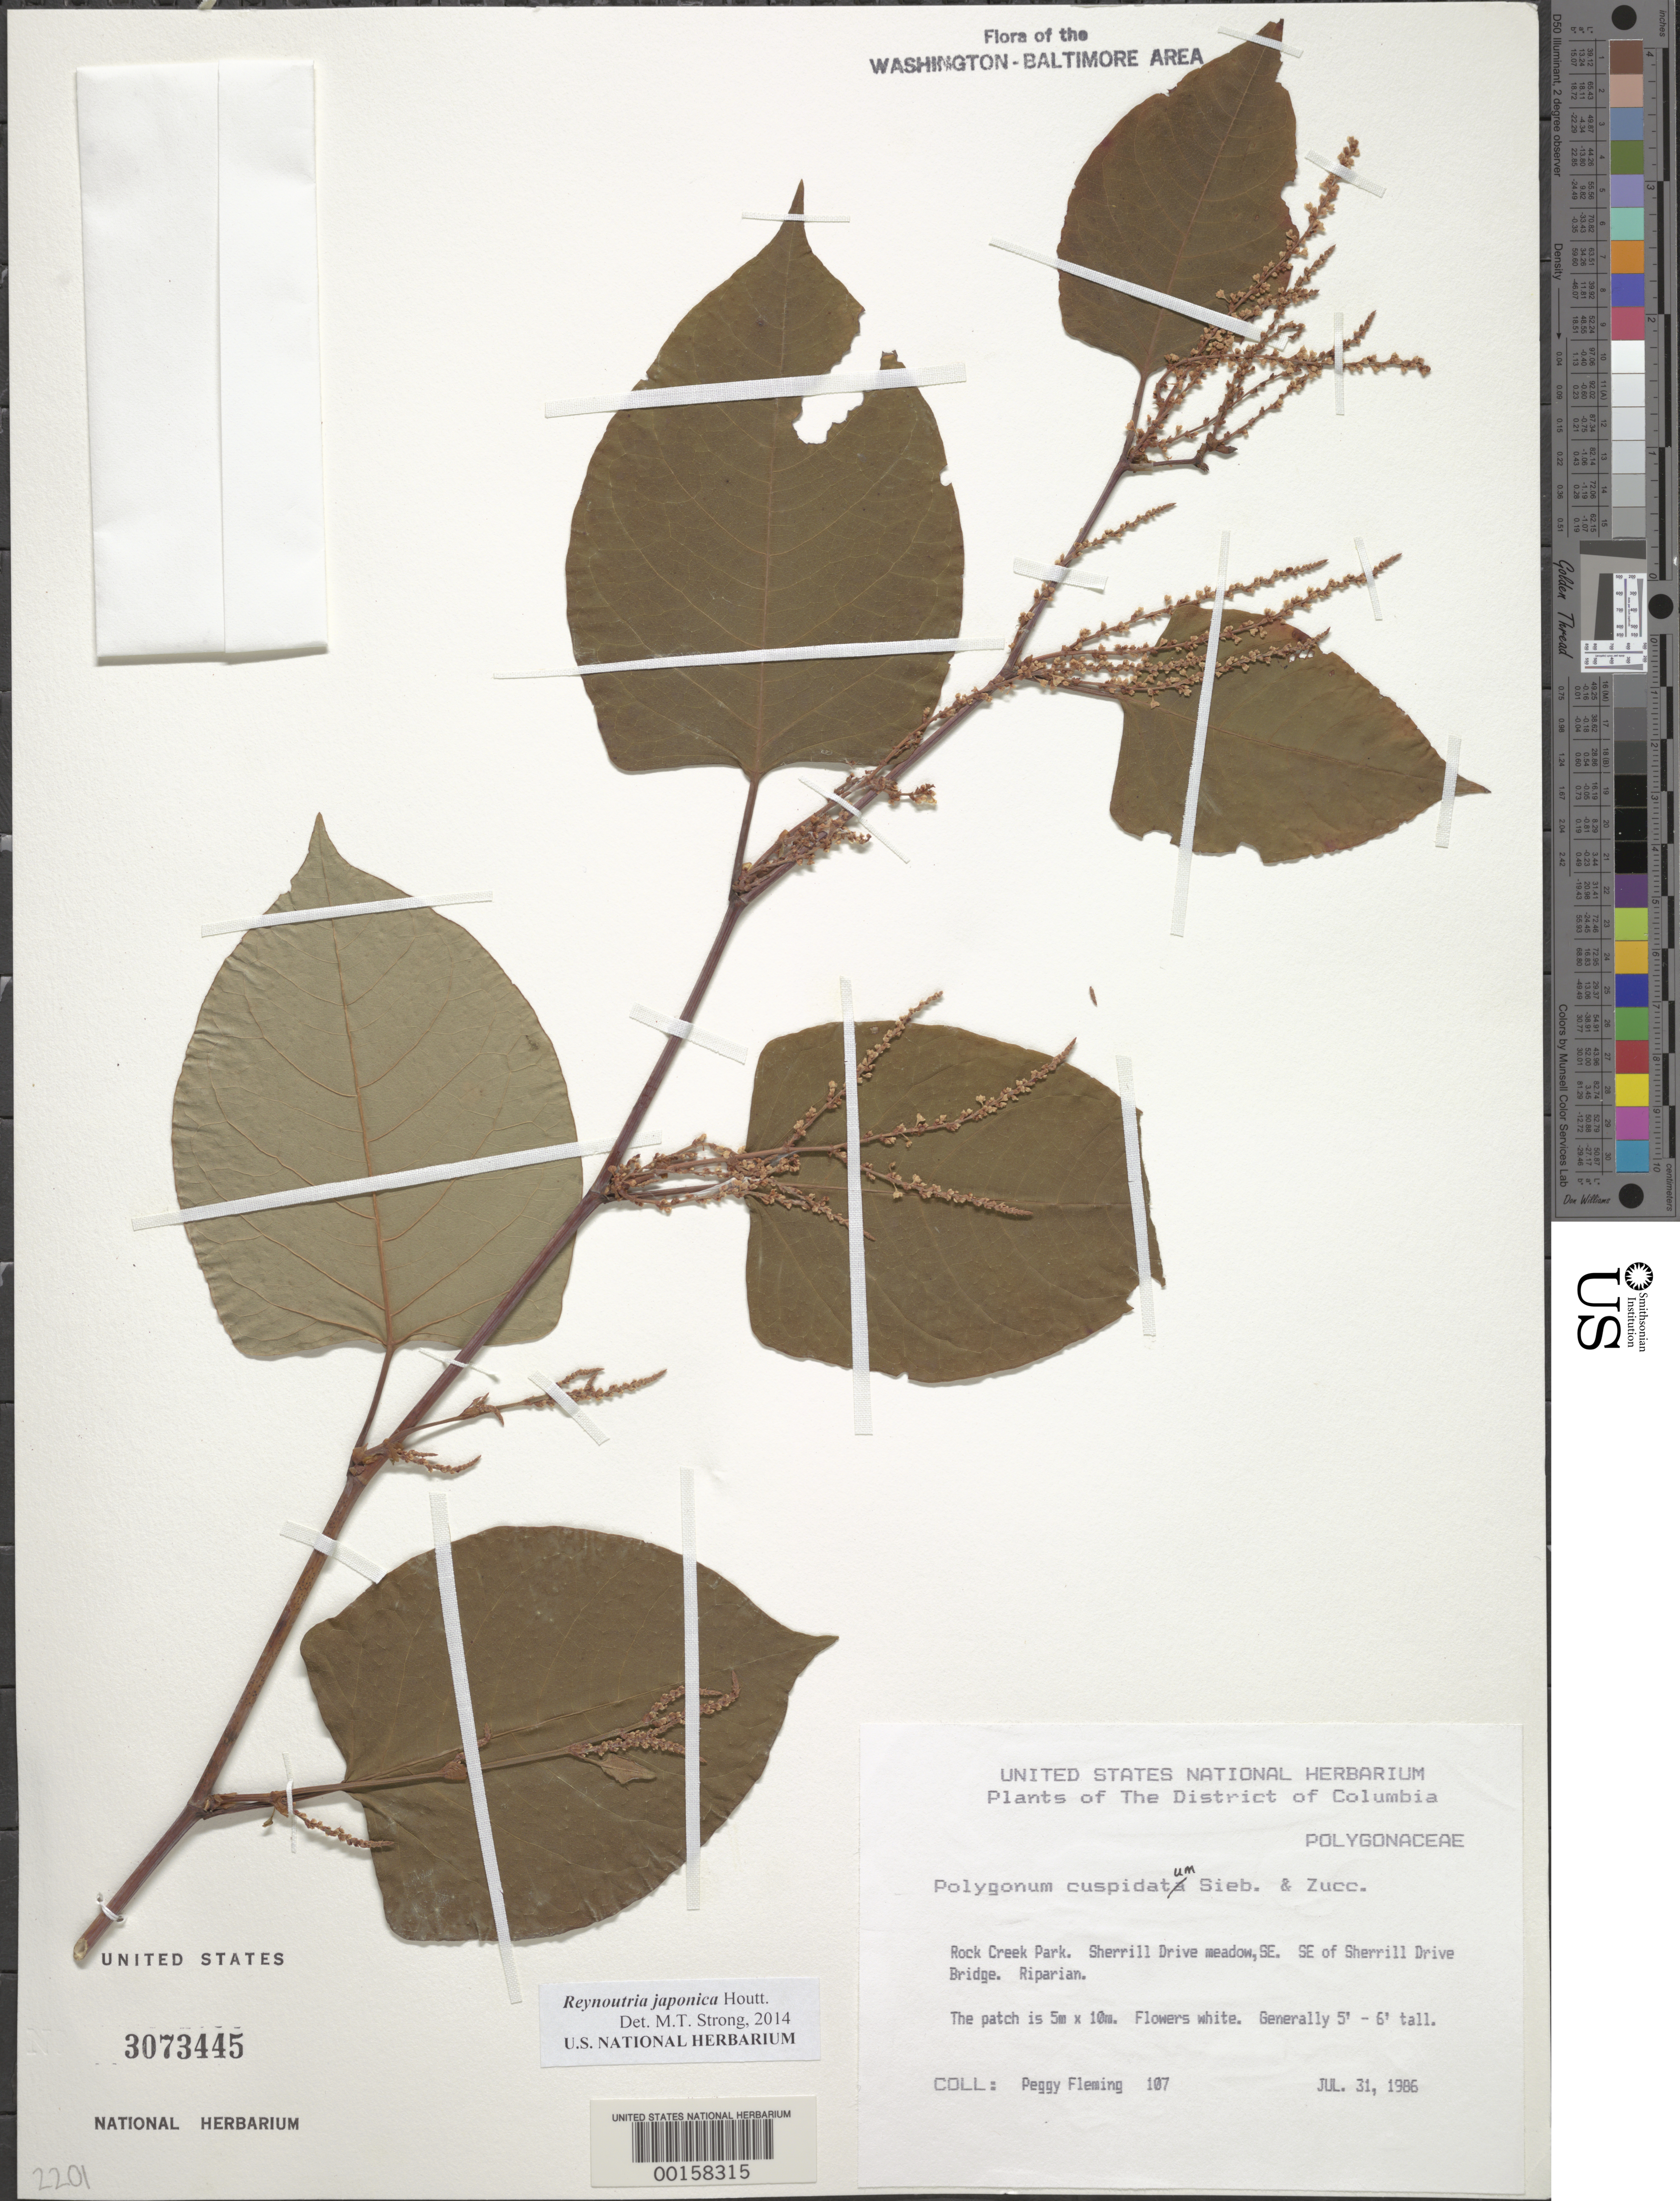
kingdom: Plantae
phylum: Tracheophyta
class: Magnoliopsida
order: Caryophyllales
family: Polygonaceae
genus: Reynoutria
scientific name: Reynoutria japonica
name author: Houtt.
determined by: Strong, M. T., (US), Smithsonian Institution - National Museum of Natural History (UNITED STATES)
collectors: P. Fleming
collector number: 107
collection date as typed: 31 Jul 1986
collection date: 1986-07-31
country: United States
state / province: District of Columbia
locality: E Bridge.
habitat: Riparian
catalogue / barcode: US 3073445